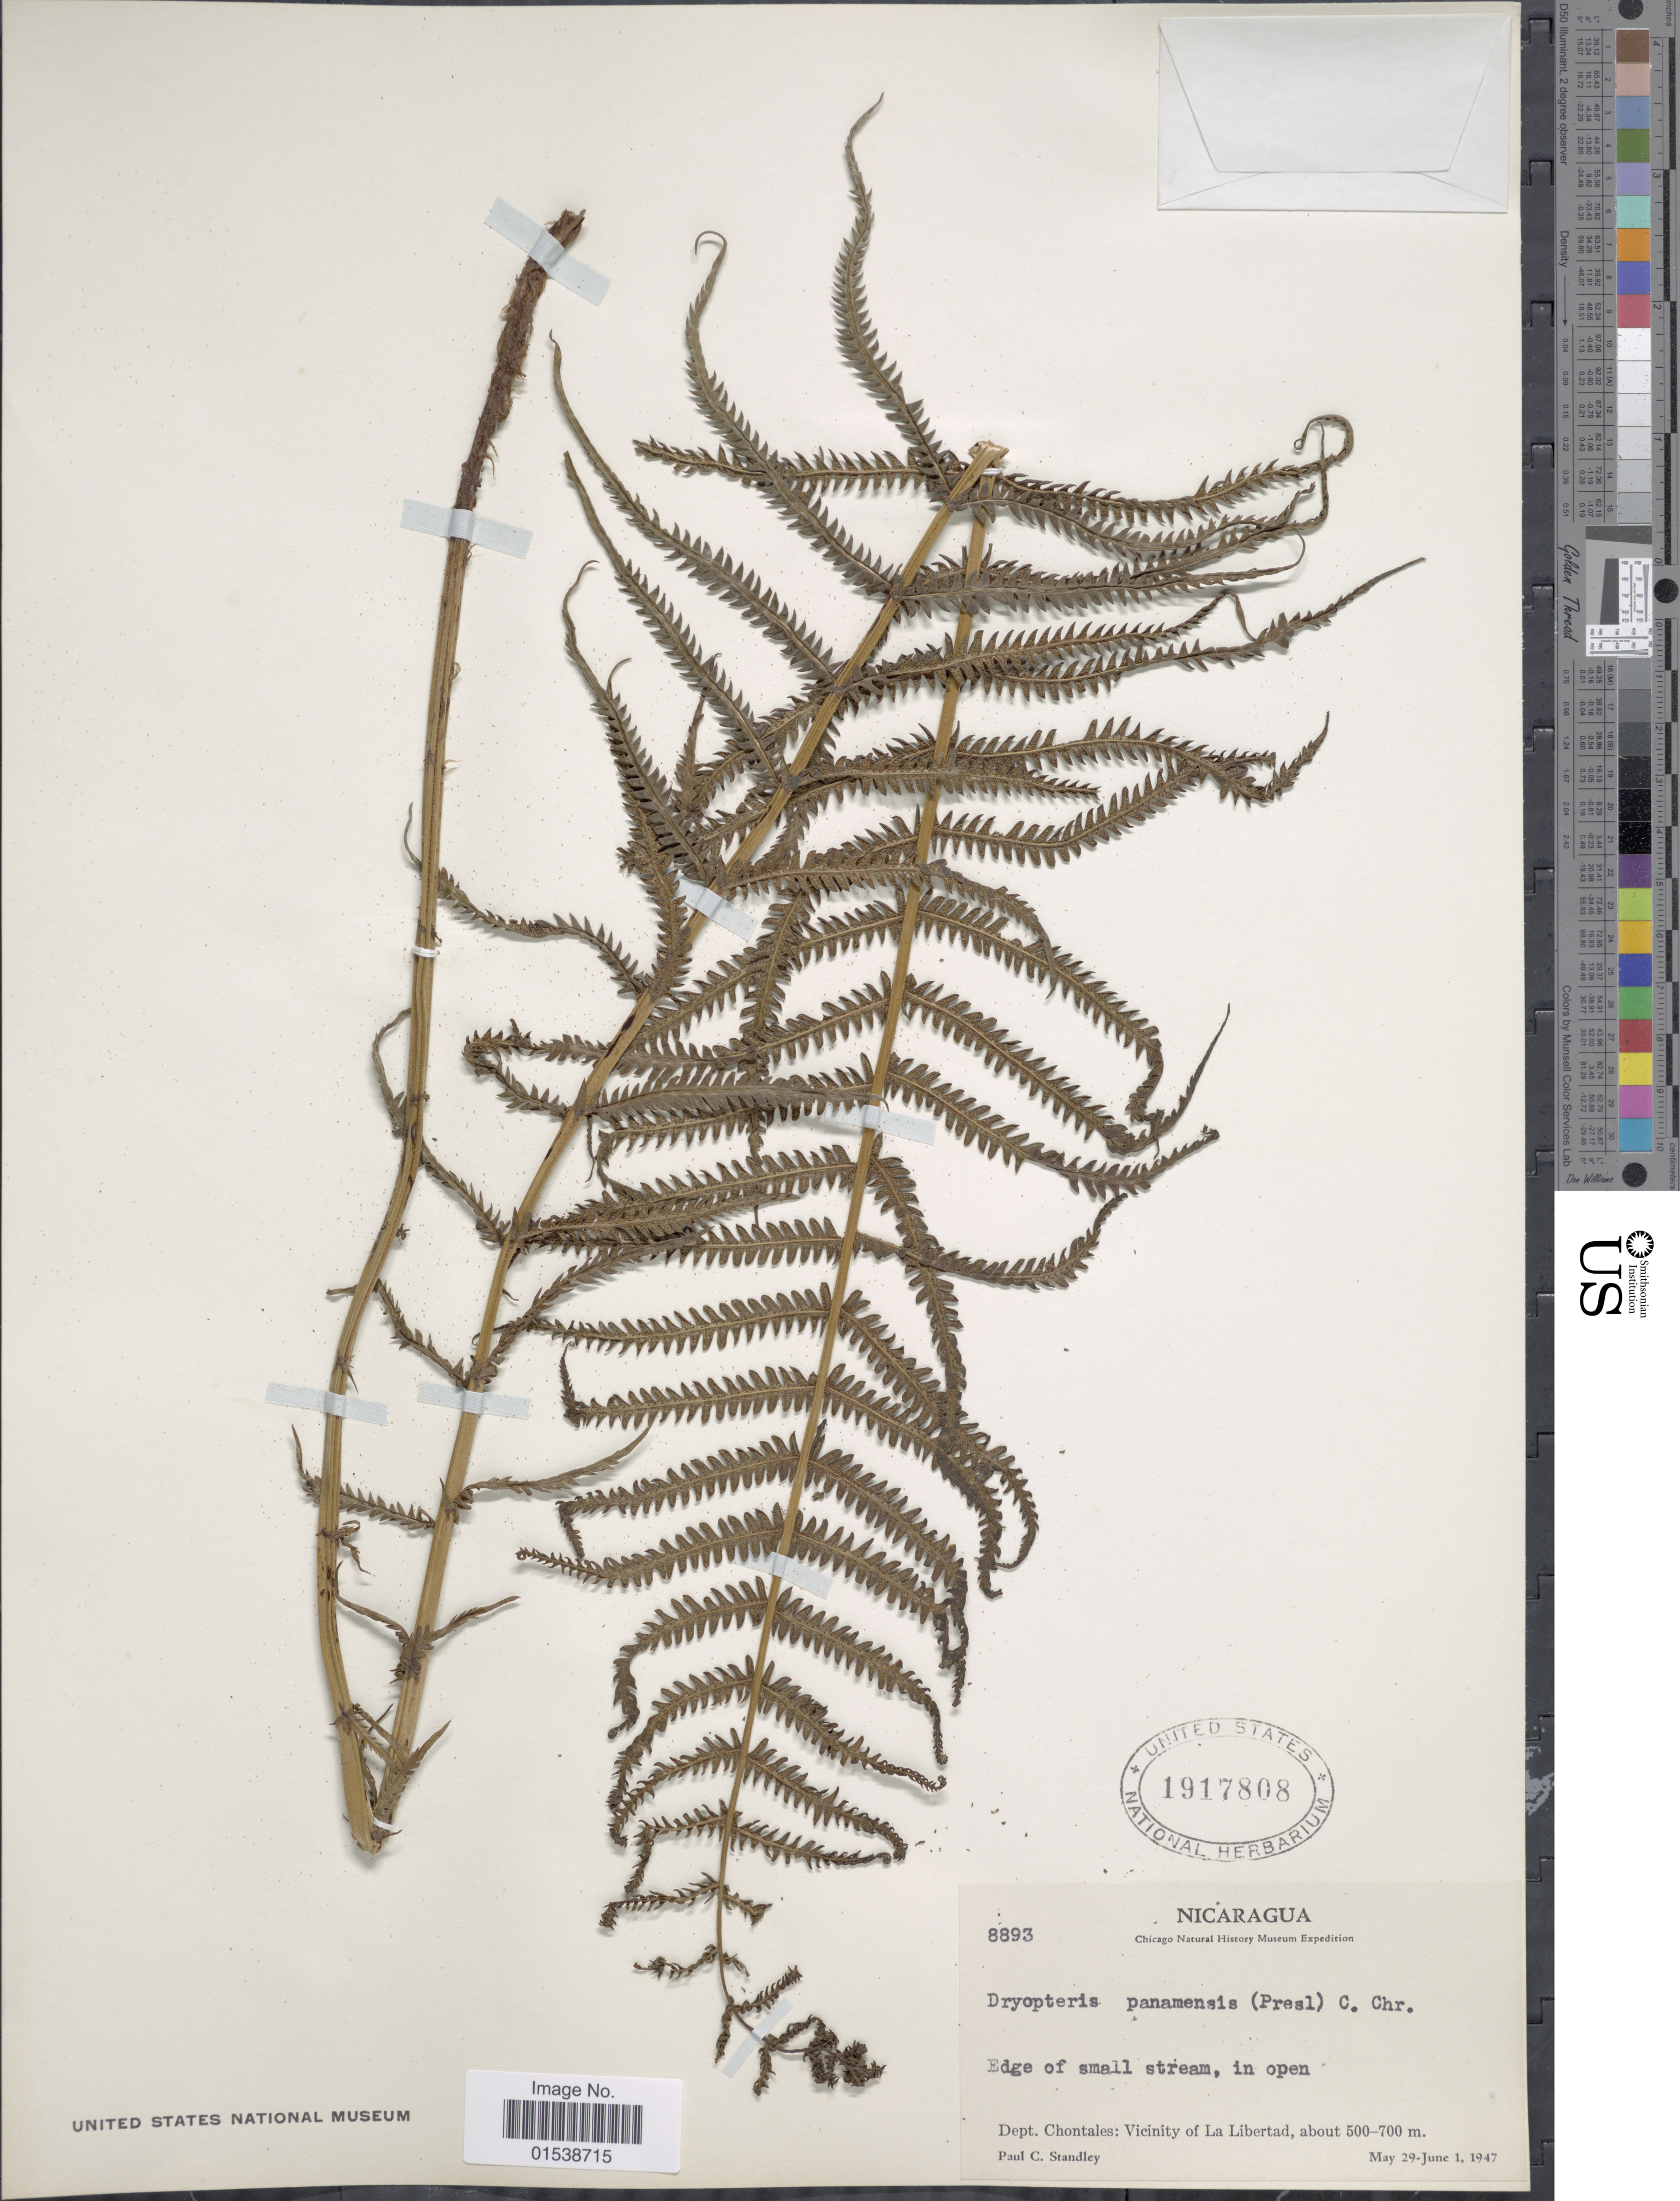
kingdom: Plantae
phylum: Tracheophyta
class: Polypodiopsida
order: Polypodiales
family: Thelypteridaceae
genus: Amauropelta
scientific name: Amauropelta resinifera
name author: (Desv.) Pic. Serm.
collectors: P. C. Standley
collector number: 8893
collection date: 1947-05-29/1947-06-01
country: Nicaragua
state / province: Chontales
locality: Dept. Chontales: Vicinity of La Libertad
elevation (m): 500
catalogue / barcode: US 1917808